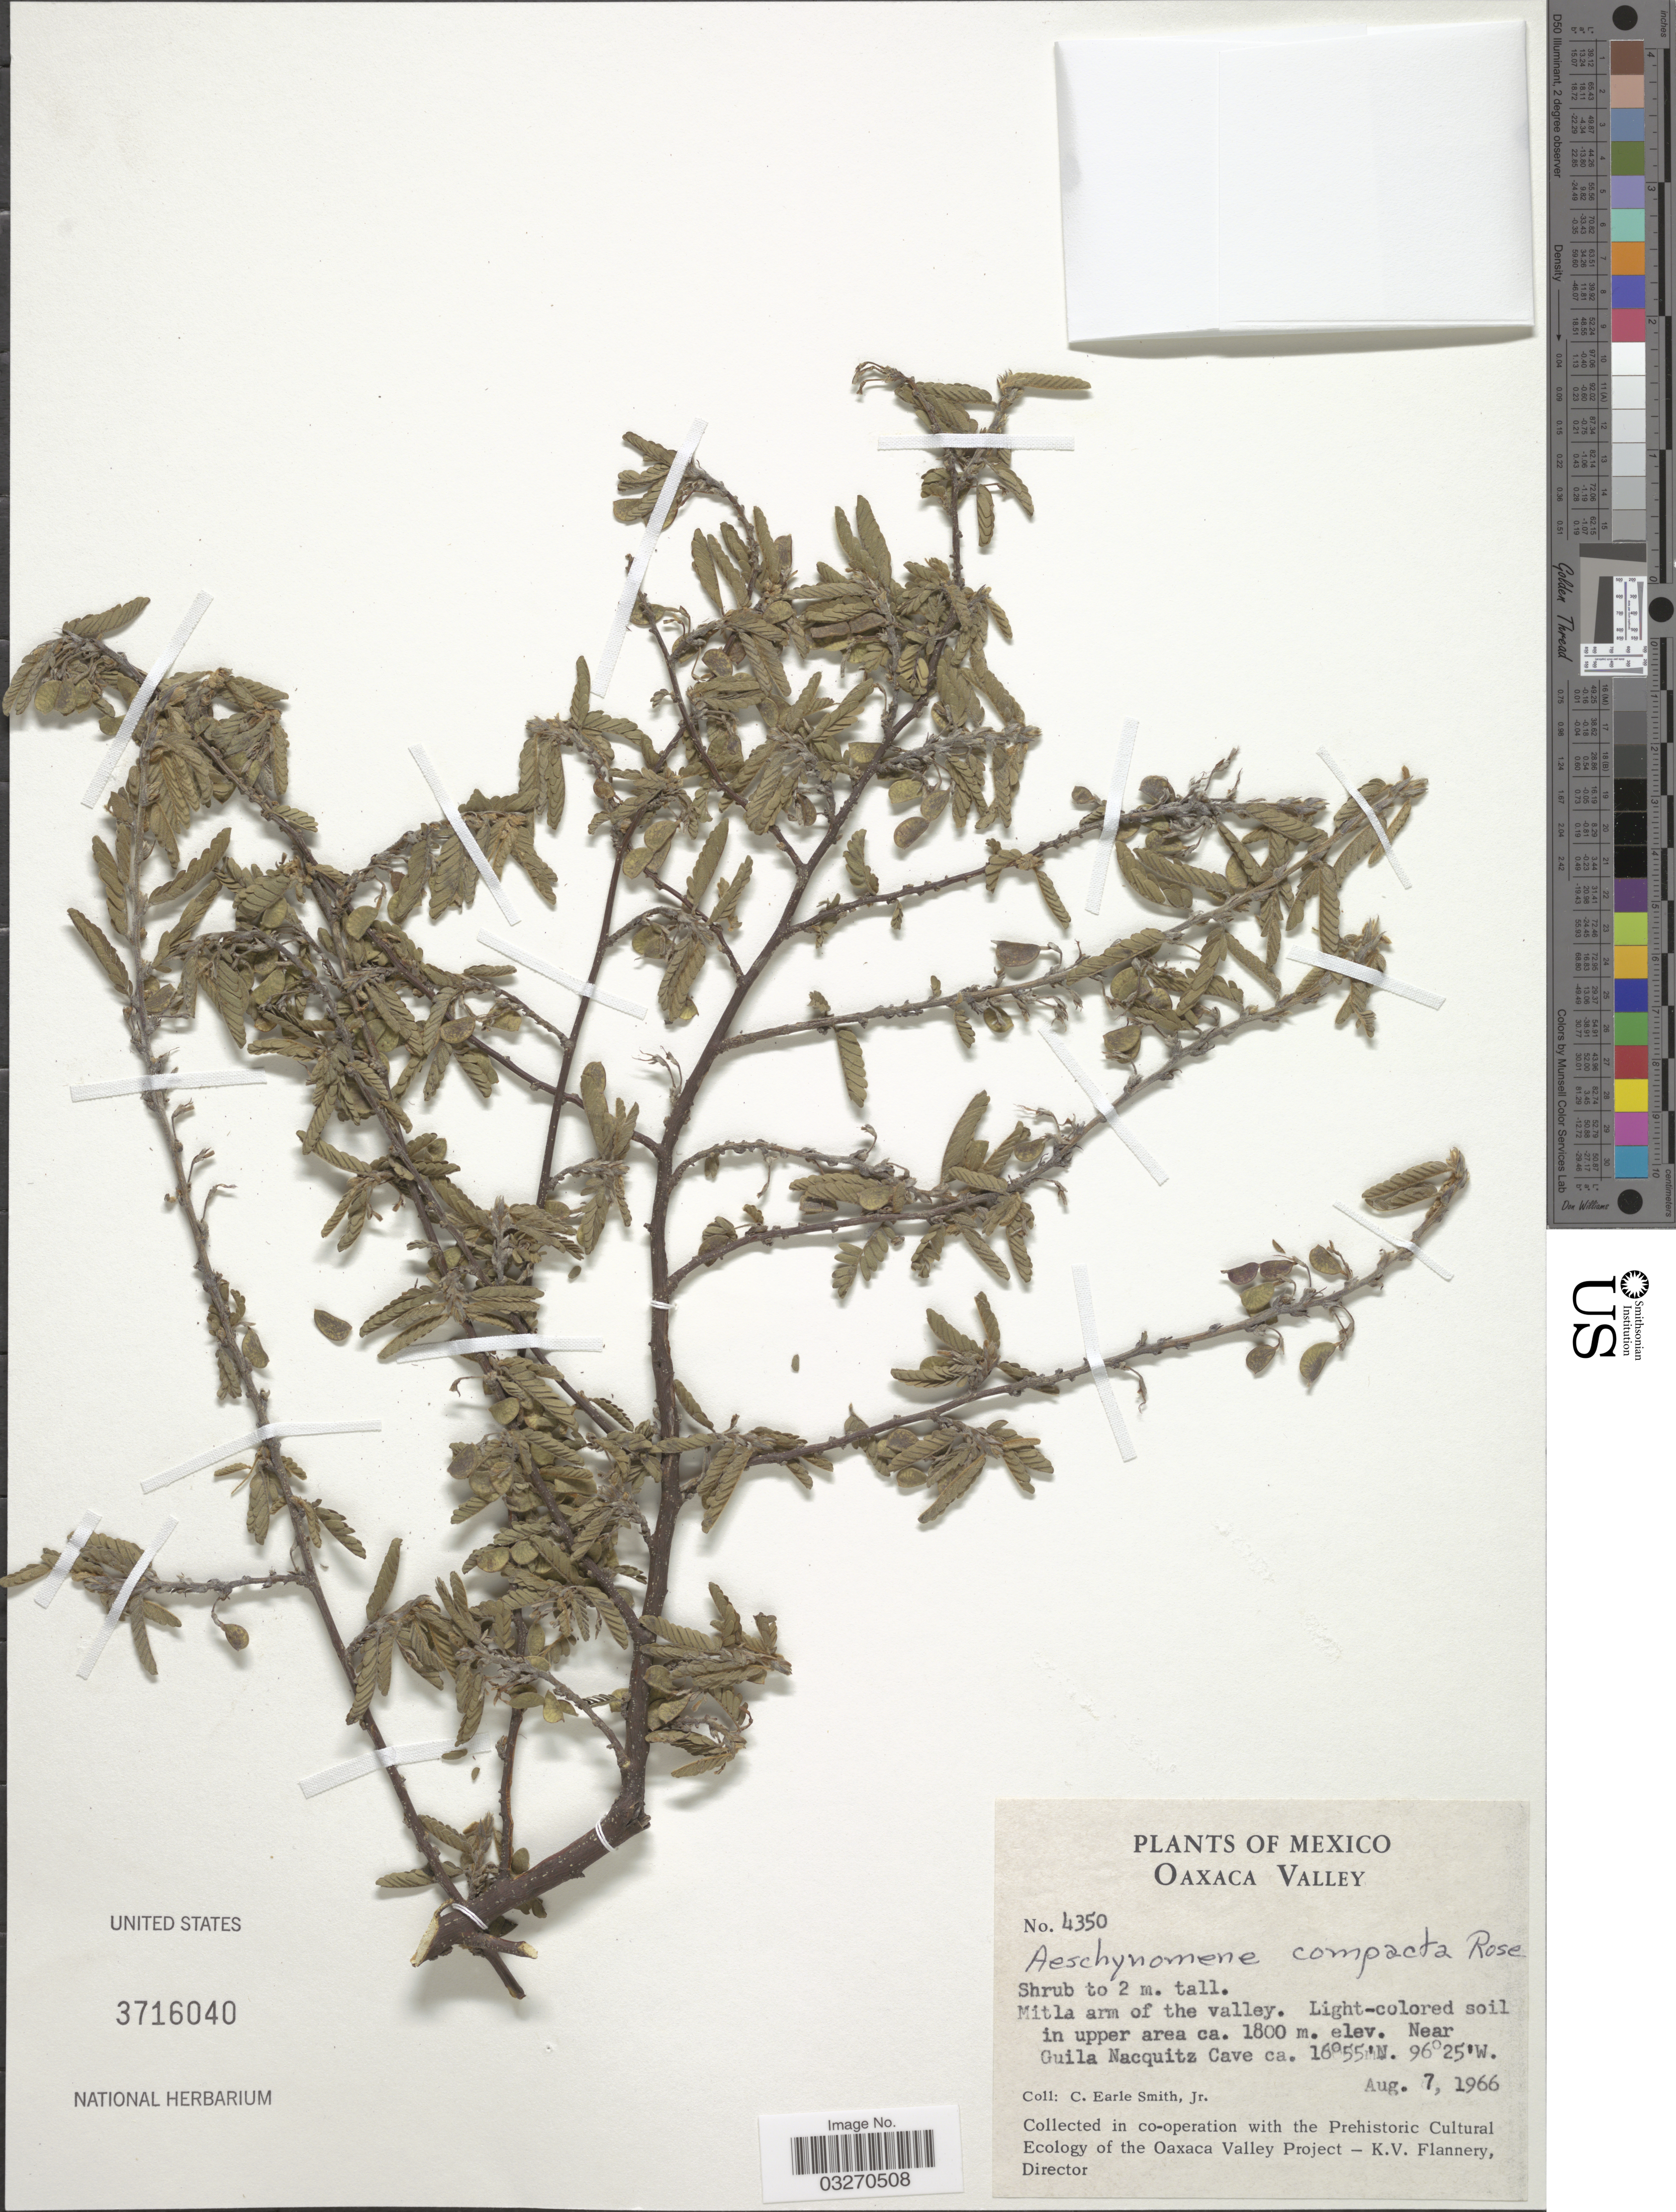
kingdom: Plantae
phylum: Tracheophyta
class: Magnoliopsida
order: Fabales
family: Fabaceae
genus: Aeschynomene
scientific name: Aeschynomene compacta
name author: Rose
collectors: C. E. Smith Jr.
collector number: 4350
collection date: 1966-08-07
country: Mexico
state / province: Oaxaca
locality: Oaxaca Valley. Mitla arm of the valley. Near Guila Nacquitz Cave.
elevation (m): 1800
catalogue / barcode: US 3716040